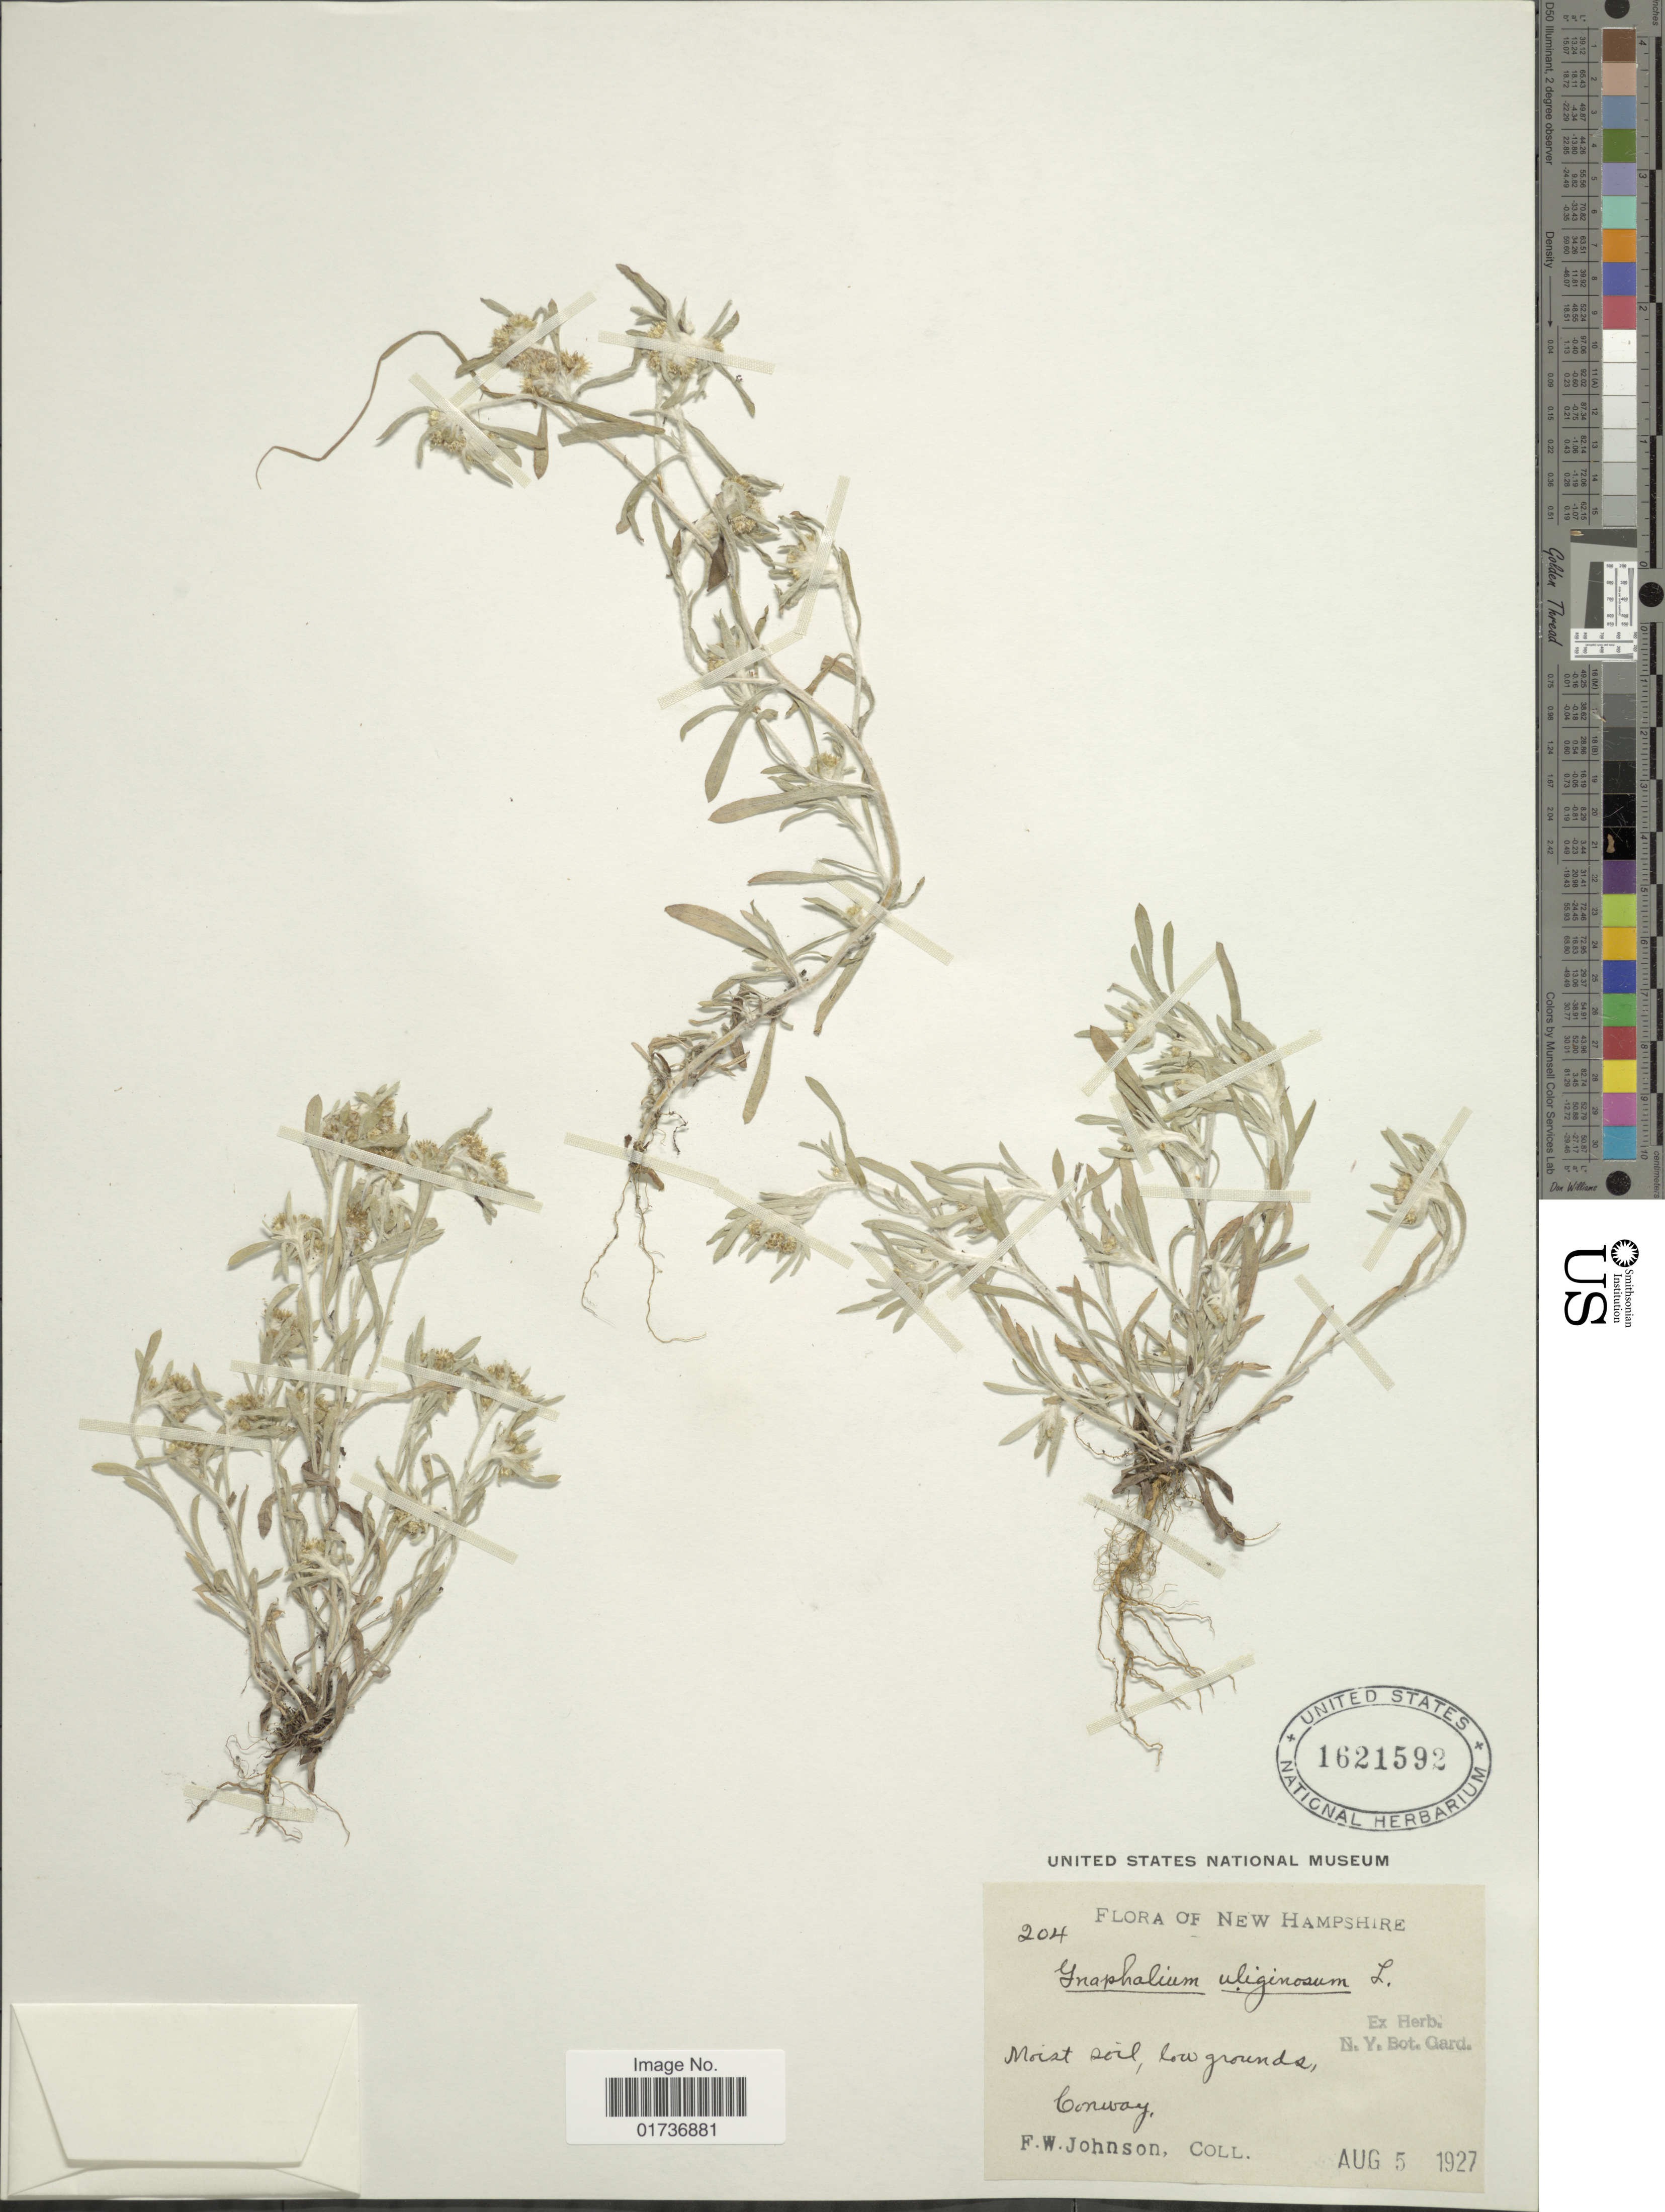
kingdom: Plantae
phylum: Tracheophyta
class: Magnoliopsida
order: Asterales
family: Asteraceae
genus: Gnaphalium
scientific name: Gnaphalium uliginosum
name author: L.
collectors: F. W. Johnson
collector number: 204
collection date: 1927-08-05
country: United States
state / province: New Hampshire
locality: Moist soil, low grounds, Conway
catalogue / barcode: US 1621592